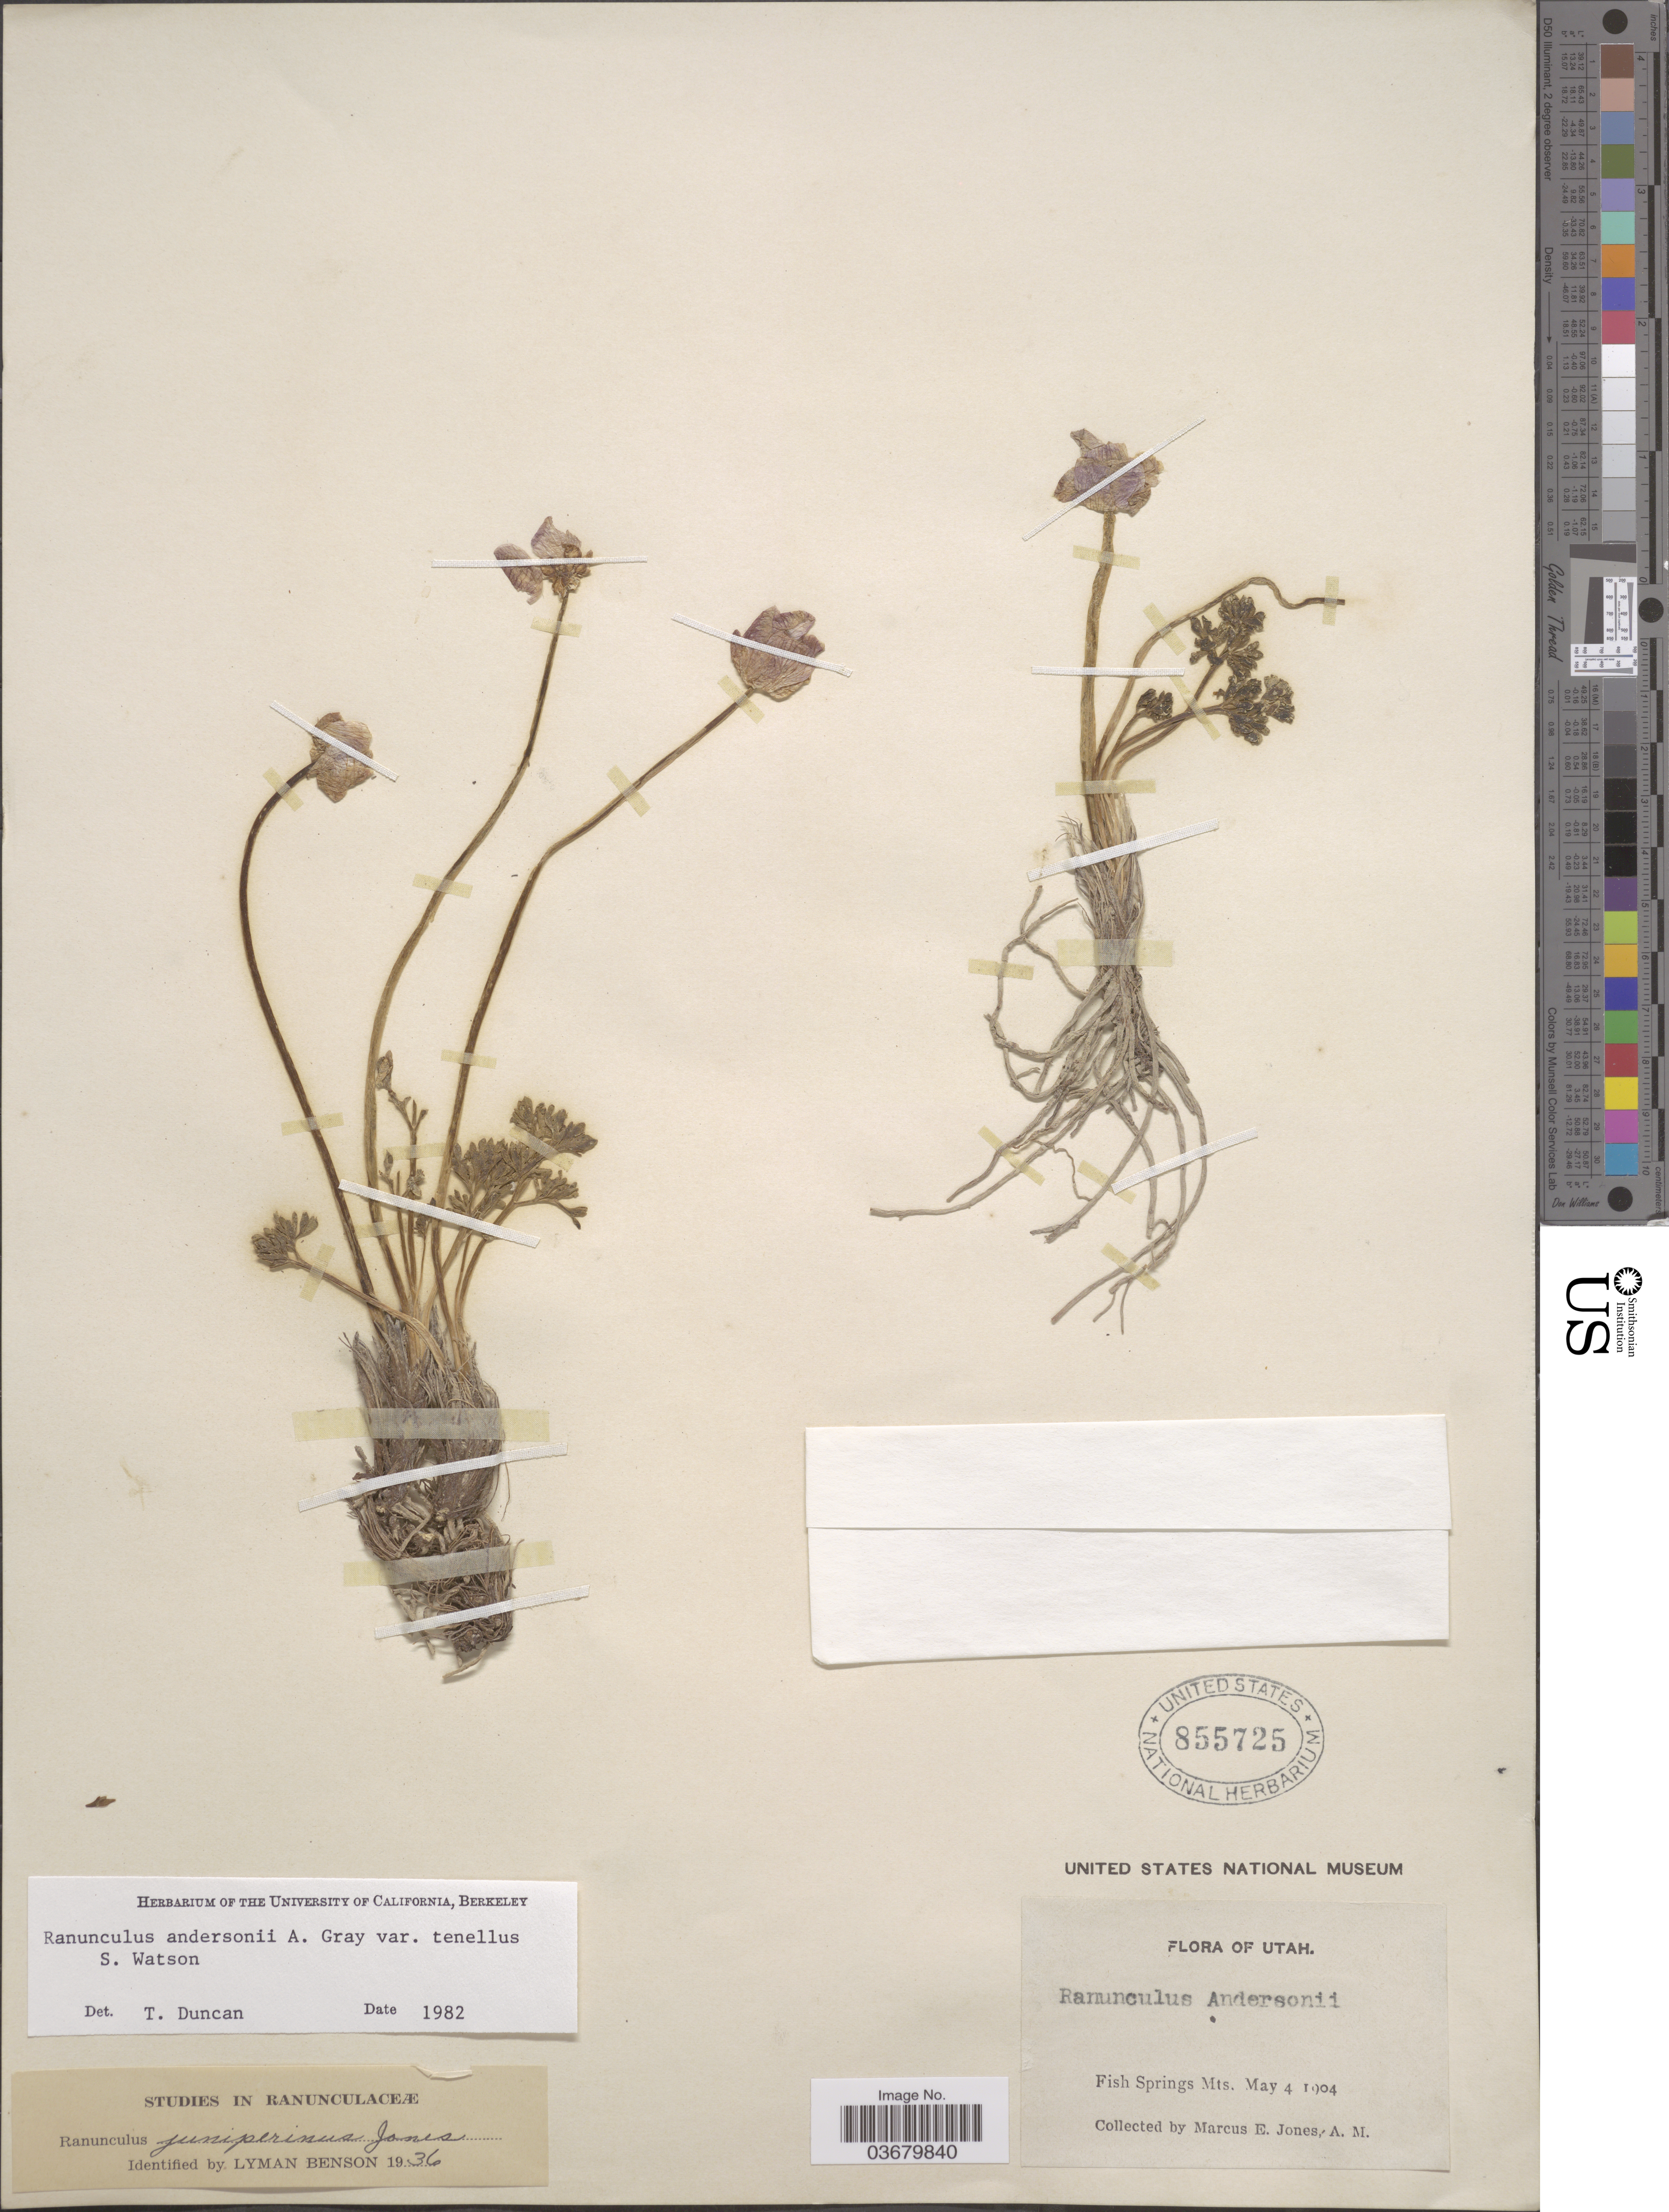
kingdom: Plantae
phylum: Tracheophyta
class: Magnoliopsida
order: Ranunculales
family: Ranunculaceae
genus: Ranunculus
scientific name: Ranunculus andersonii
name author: A. Gray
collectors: M. E. Jones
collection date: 1904-05-04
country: United States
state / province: Utah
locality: Fish Springs Mts.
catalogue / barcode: US 855725